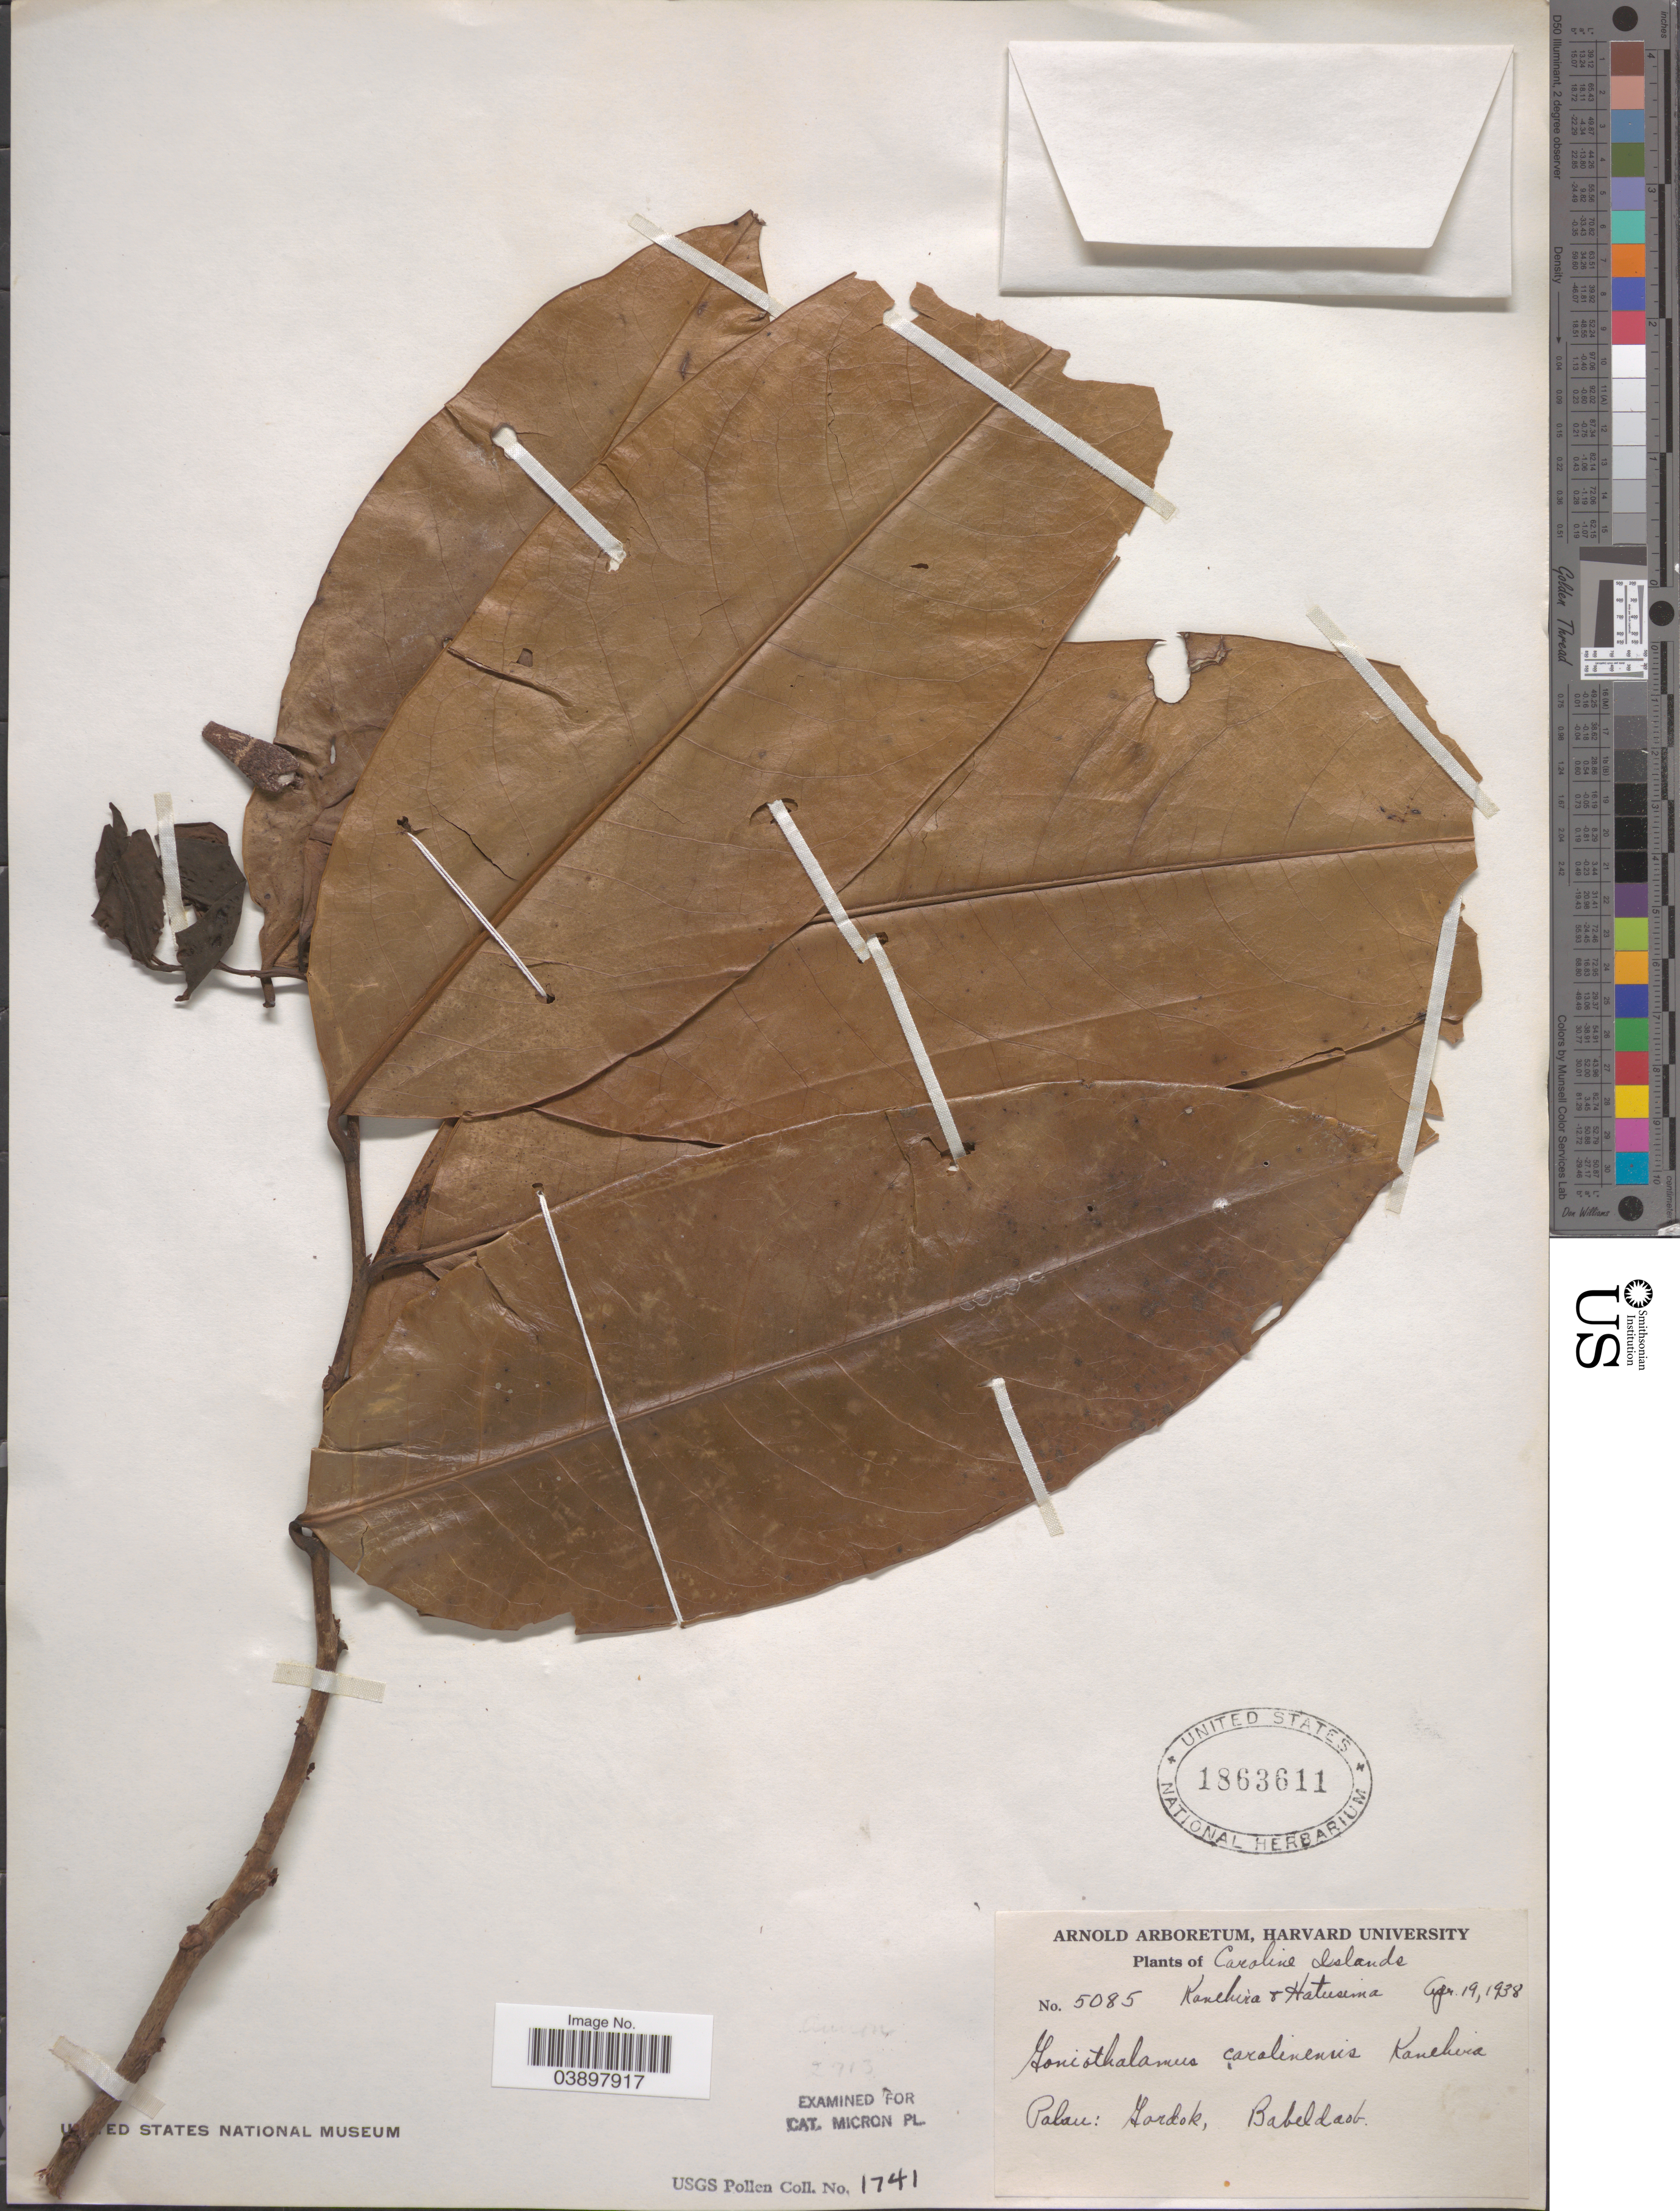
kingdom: Plantae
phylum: Tracheophyta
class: Magnoliopsida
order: Magnoliales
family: Annonaceae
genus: Goniothalamus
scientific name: Goniothalamus carolinensis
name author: Kaneh.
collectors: Kanehira & -. Hatusima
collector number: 5085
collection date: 1938-04-19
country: Palau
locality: Caroline Islands. Palau: Gardok, Babeldaob.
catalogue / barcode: US 1863611